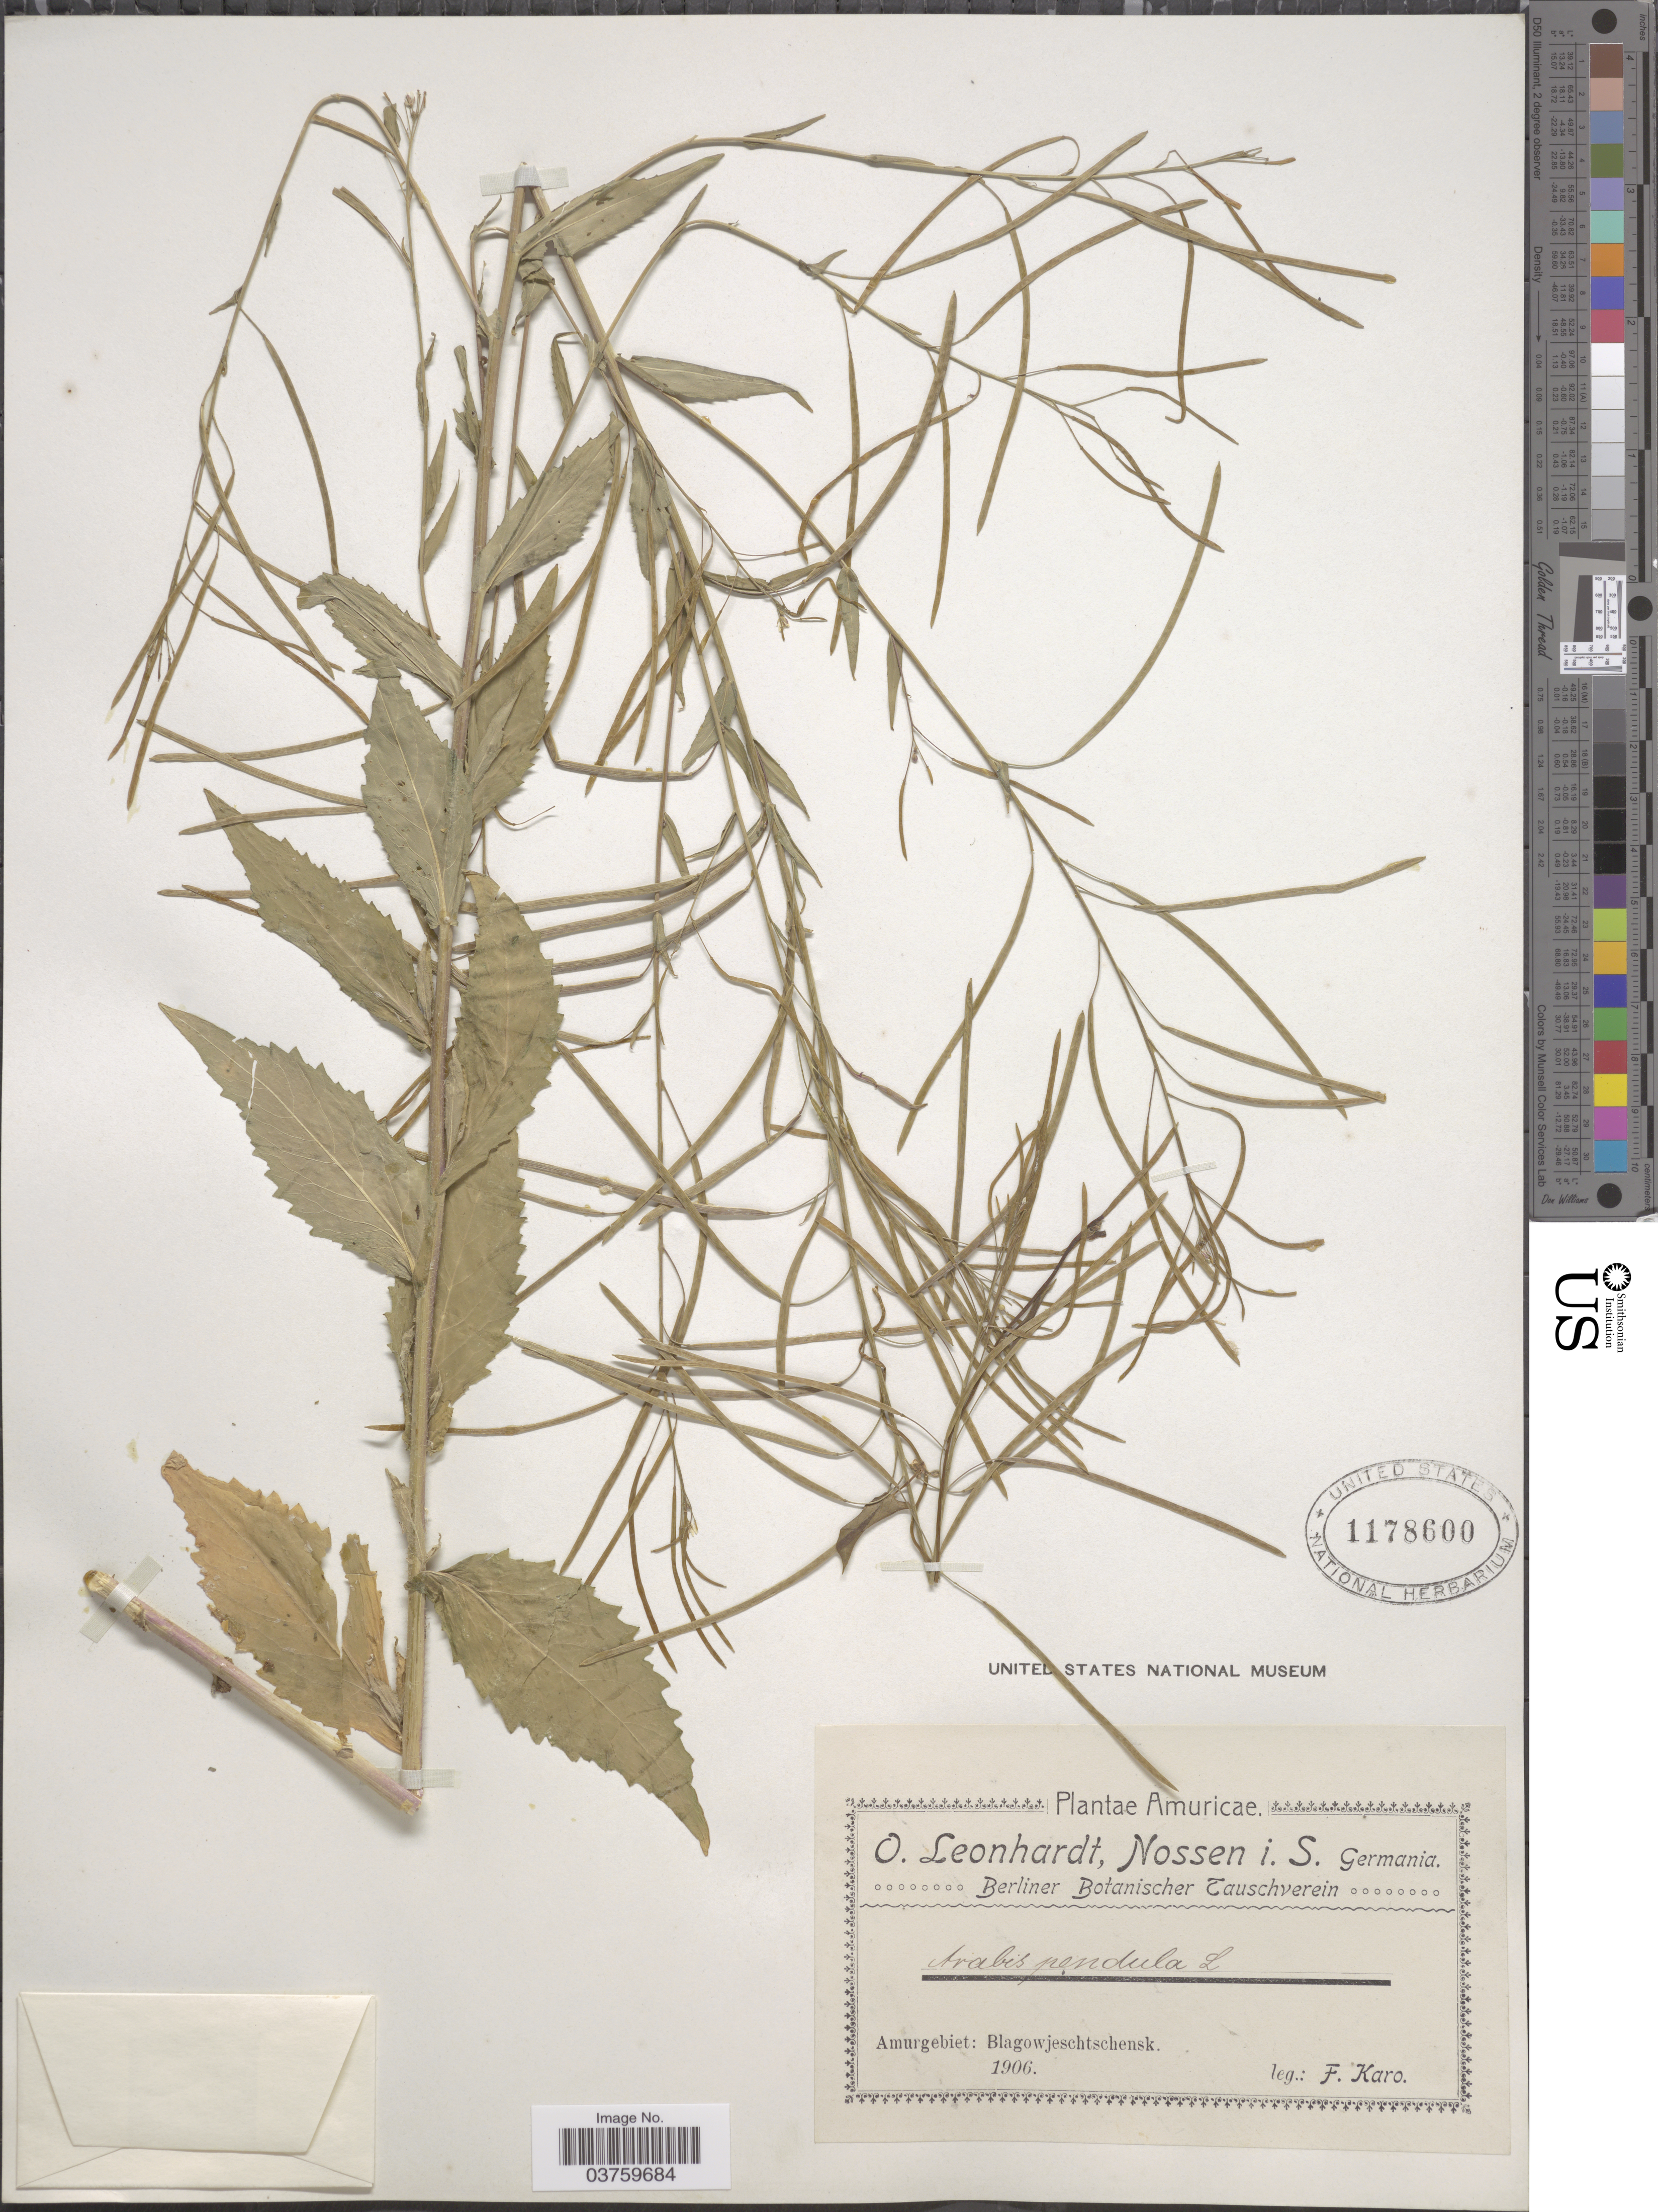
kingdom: Plantae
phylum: Tracheophyta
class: Magnoliopsida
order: Brassicales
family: Brassicaceae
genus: Arabis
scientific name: Arabis pendula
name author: L.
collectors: F. Karo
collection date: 1906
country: Russian Federation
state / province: Amur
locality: Amuricæ. Amurgebiet: Blagowjeschtschensk.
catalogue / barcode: US 1178600